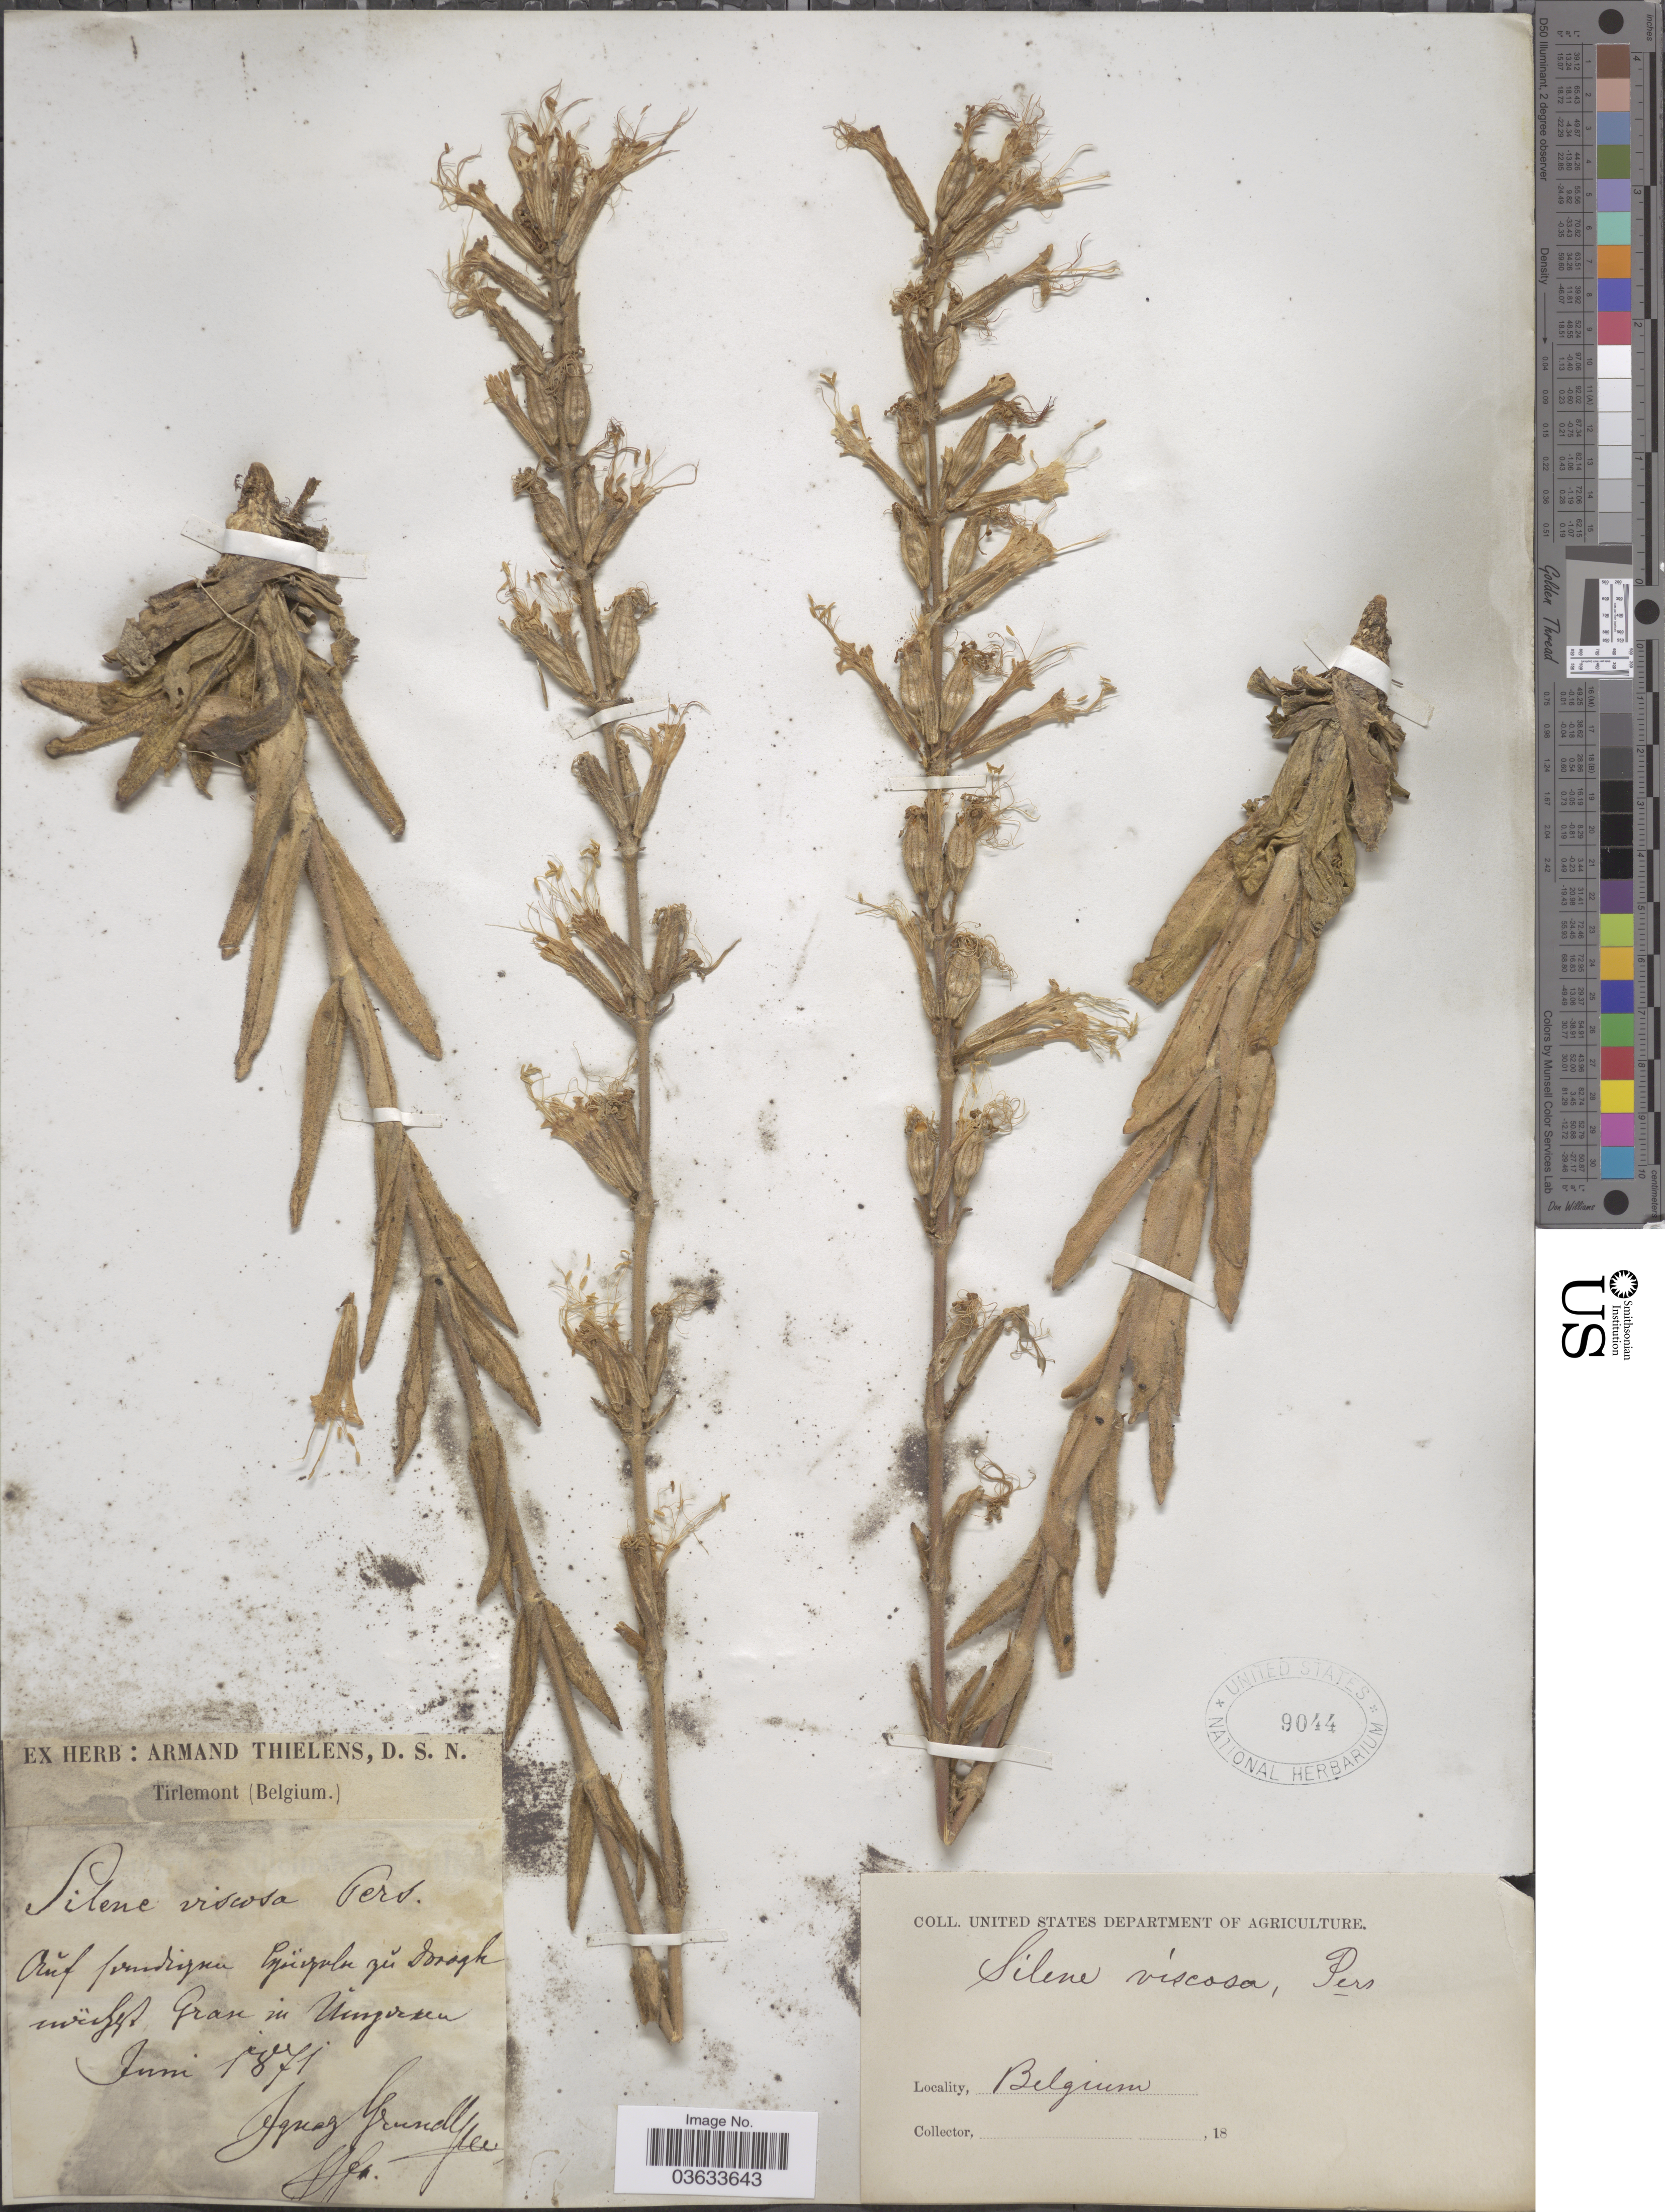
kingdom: Plantae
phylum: Tracheophyta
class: Magnoliopsida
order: Caryophyllales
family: Caryophyllaceae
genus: Silene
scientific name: Silene viscosa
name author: (L.) Pers.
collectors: I. Grundl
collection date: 1871-06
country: Belgium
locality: Ouf fundigen Pyisulu zu Dorogh uwerfylt Gran in Umgrenzen. [interpreted]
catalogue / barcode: US 9044